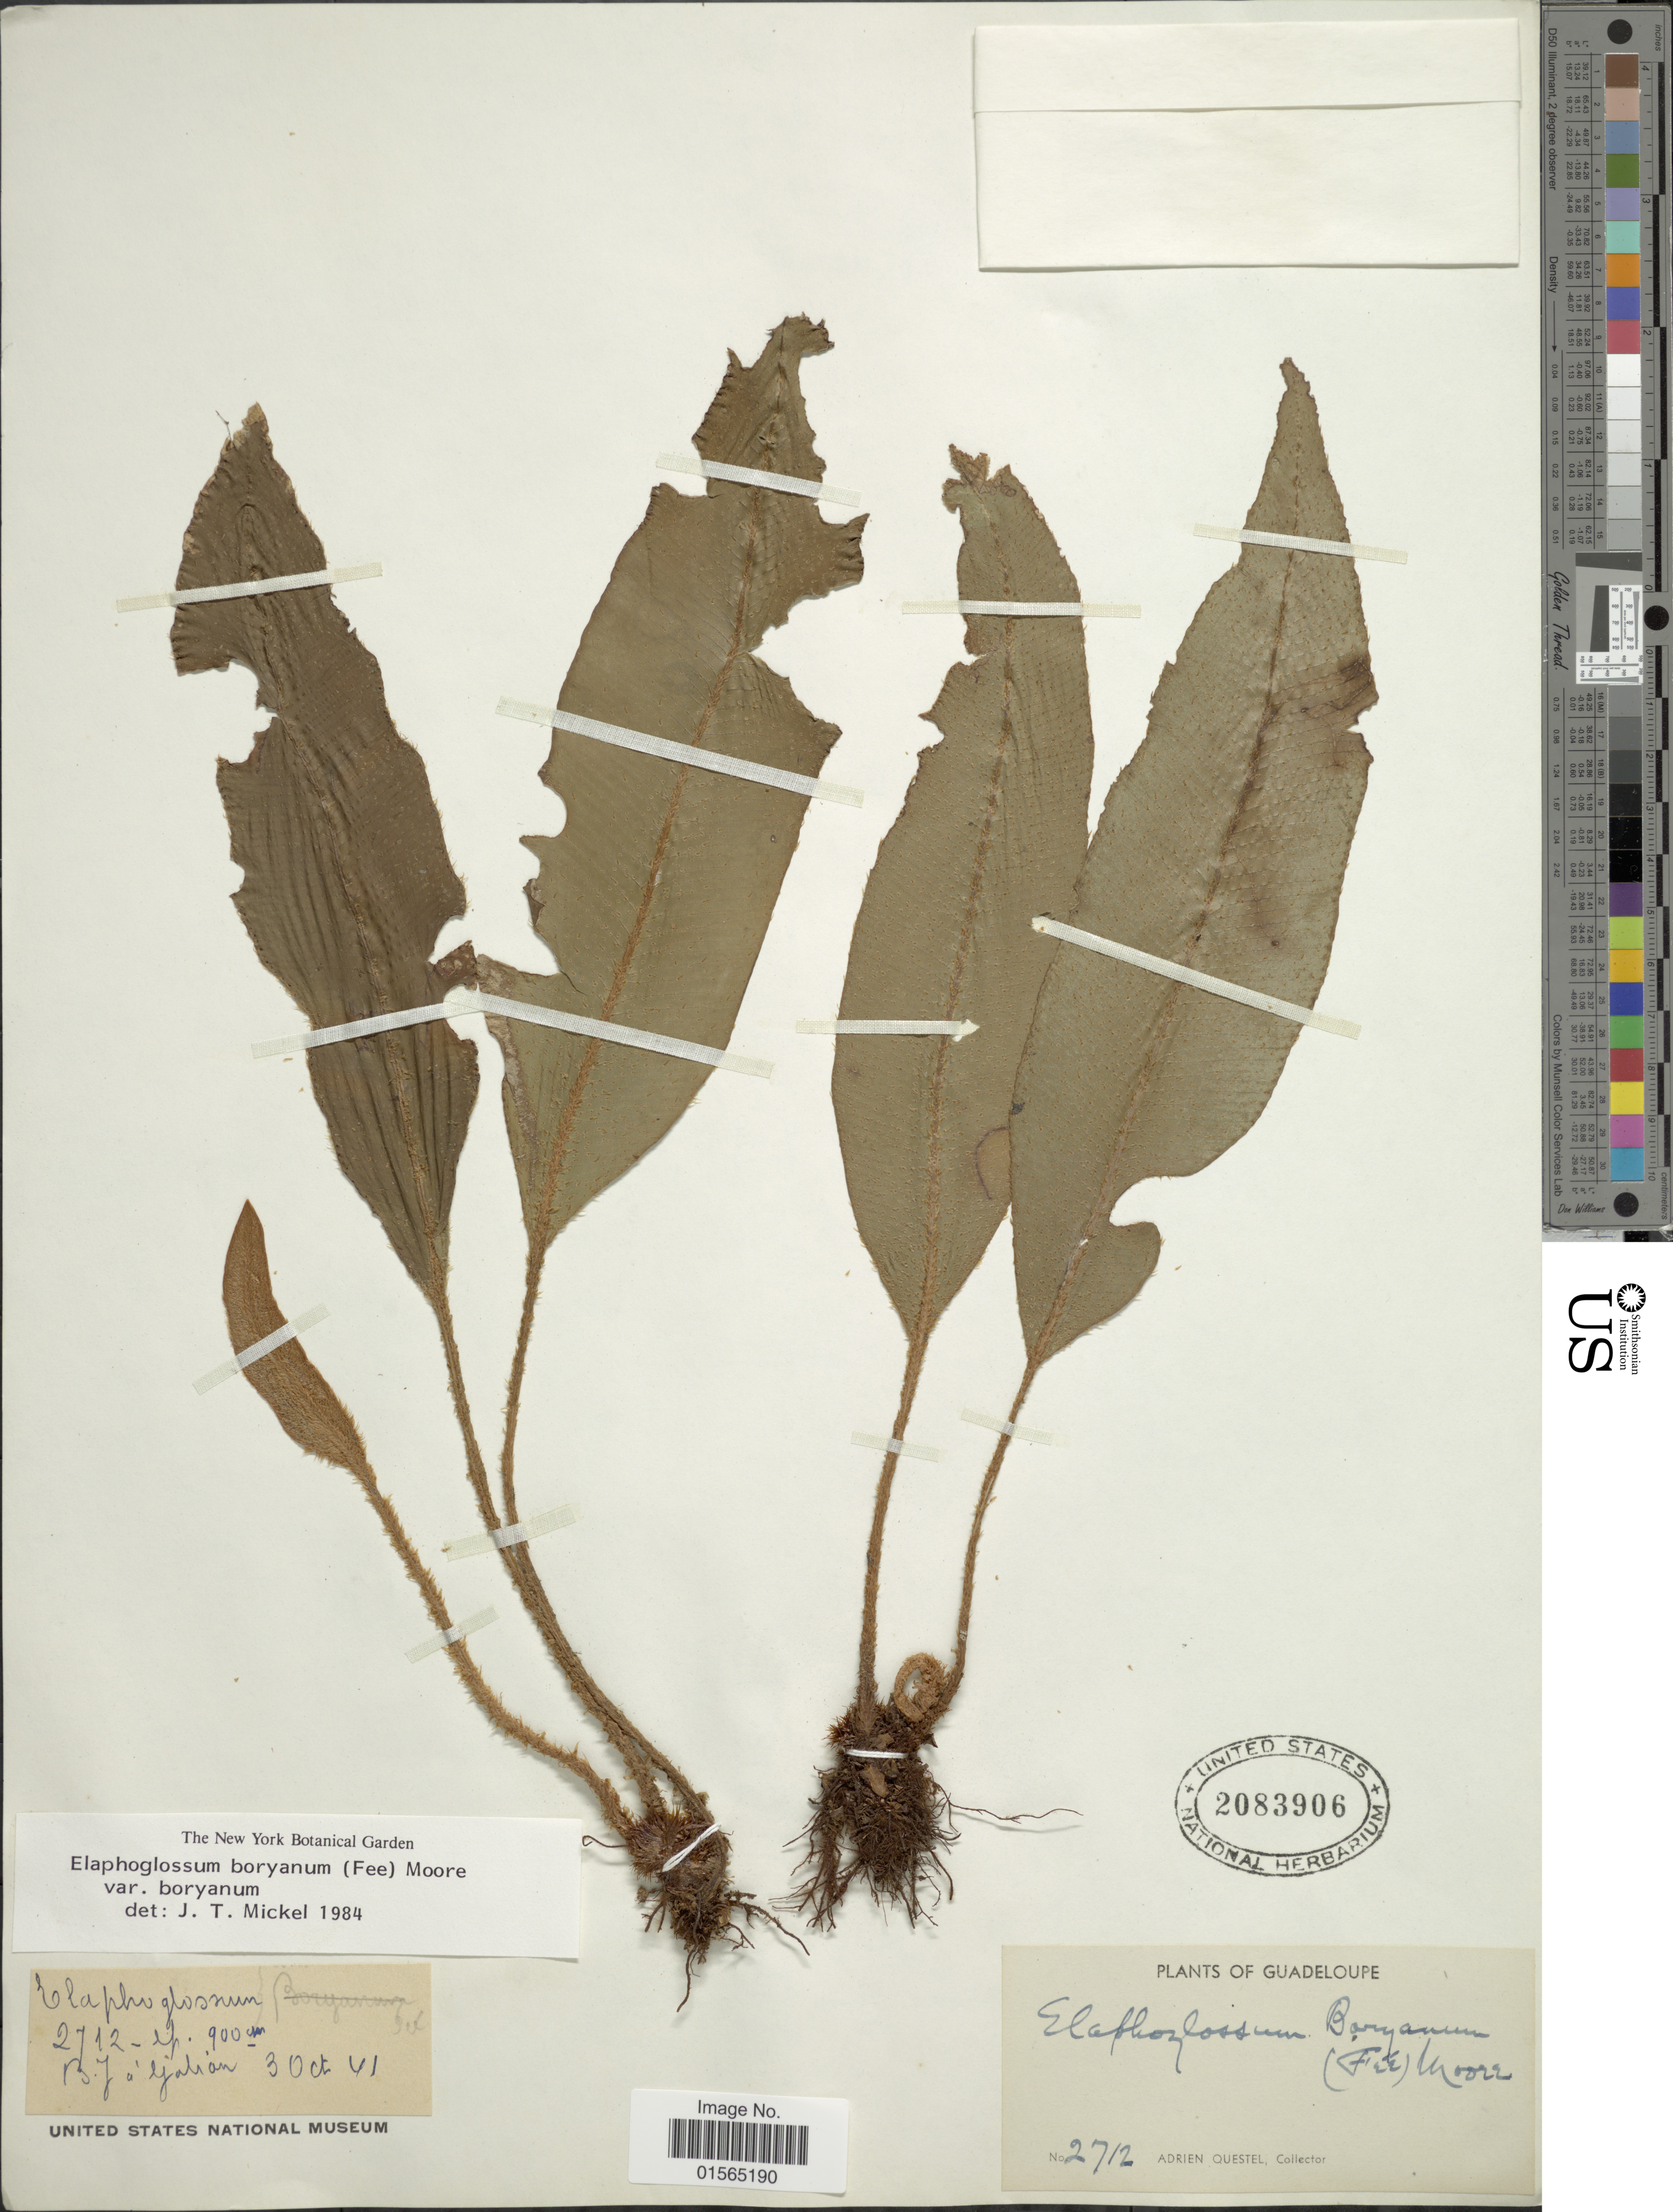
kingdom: Plantae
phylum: Tracheophyta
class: Polypodiopsida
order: Polypodiales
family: Dryopteridaceae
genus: Elaphoglossum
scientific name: Elaphoglossum boryanum var. boryanum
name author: (Fée) T. Moore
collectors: A. Questel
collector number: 2712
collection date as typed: Transcribed d/m/y: 3/10/41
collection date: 1941-10-03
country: Guadeloupe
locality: Galion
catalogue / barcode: US 2083906